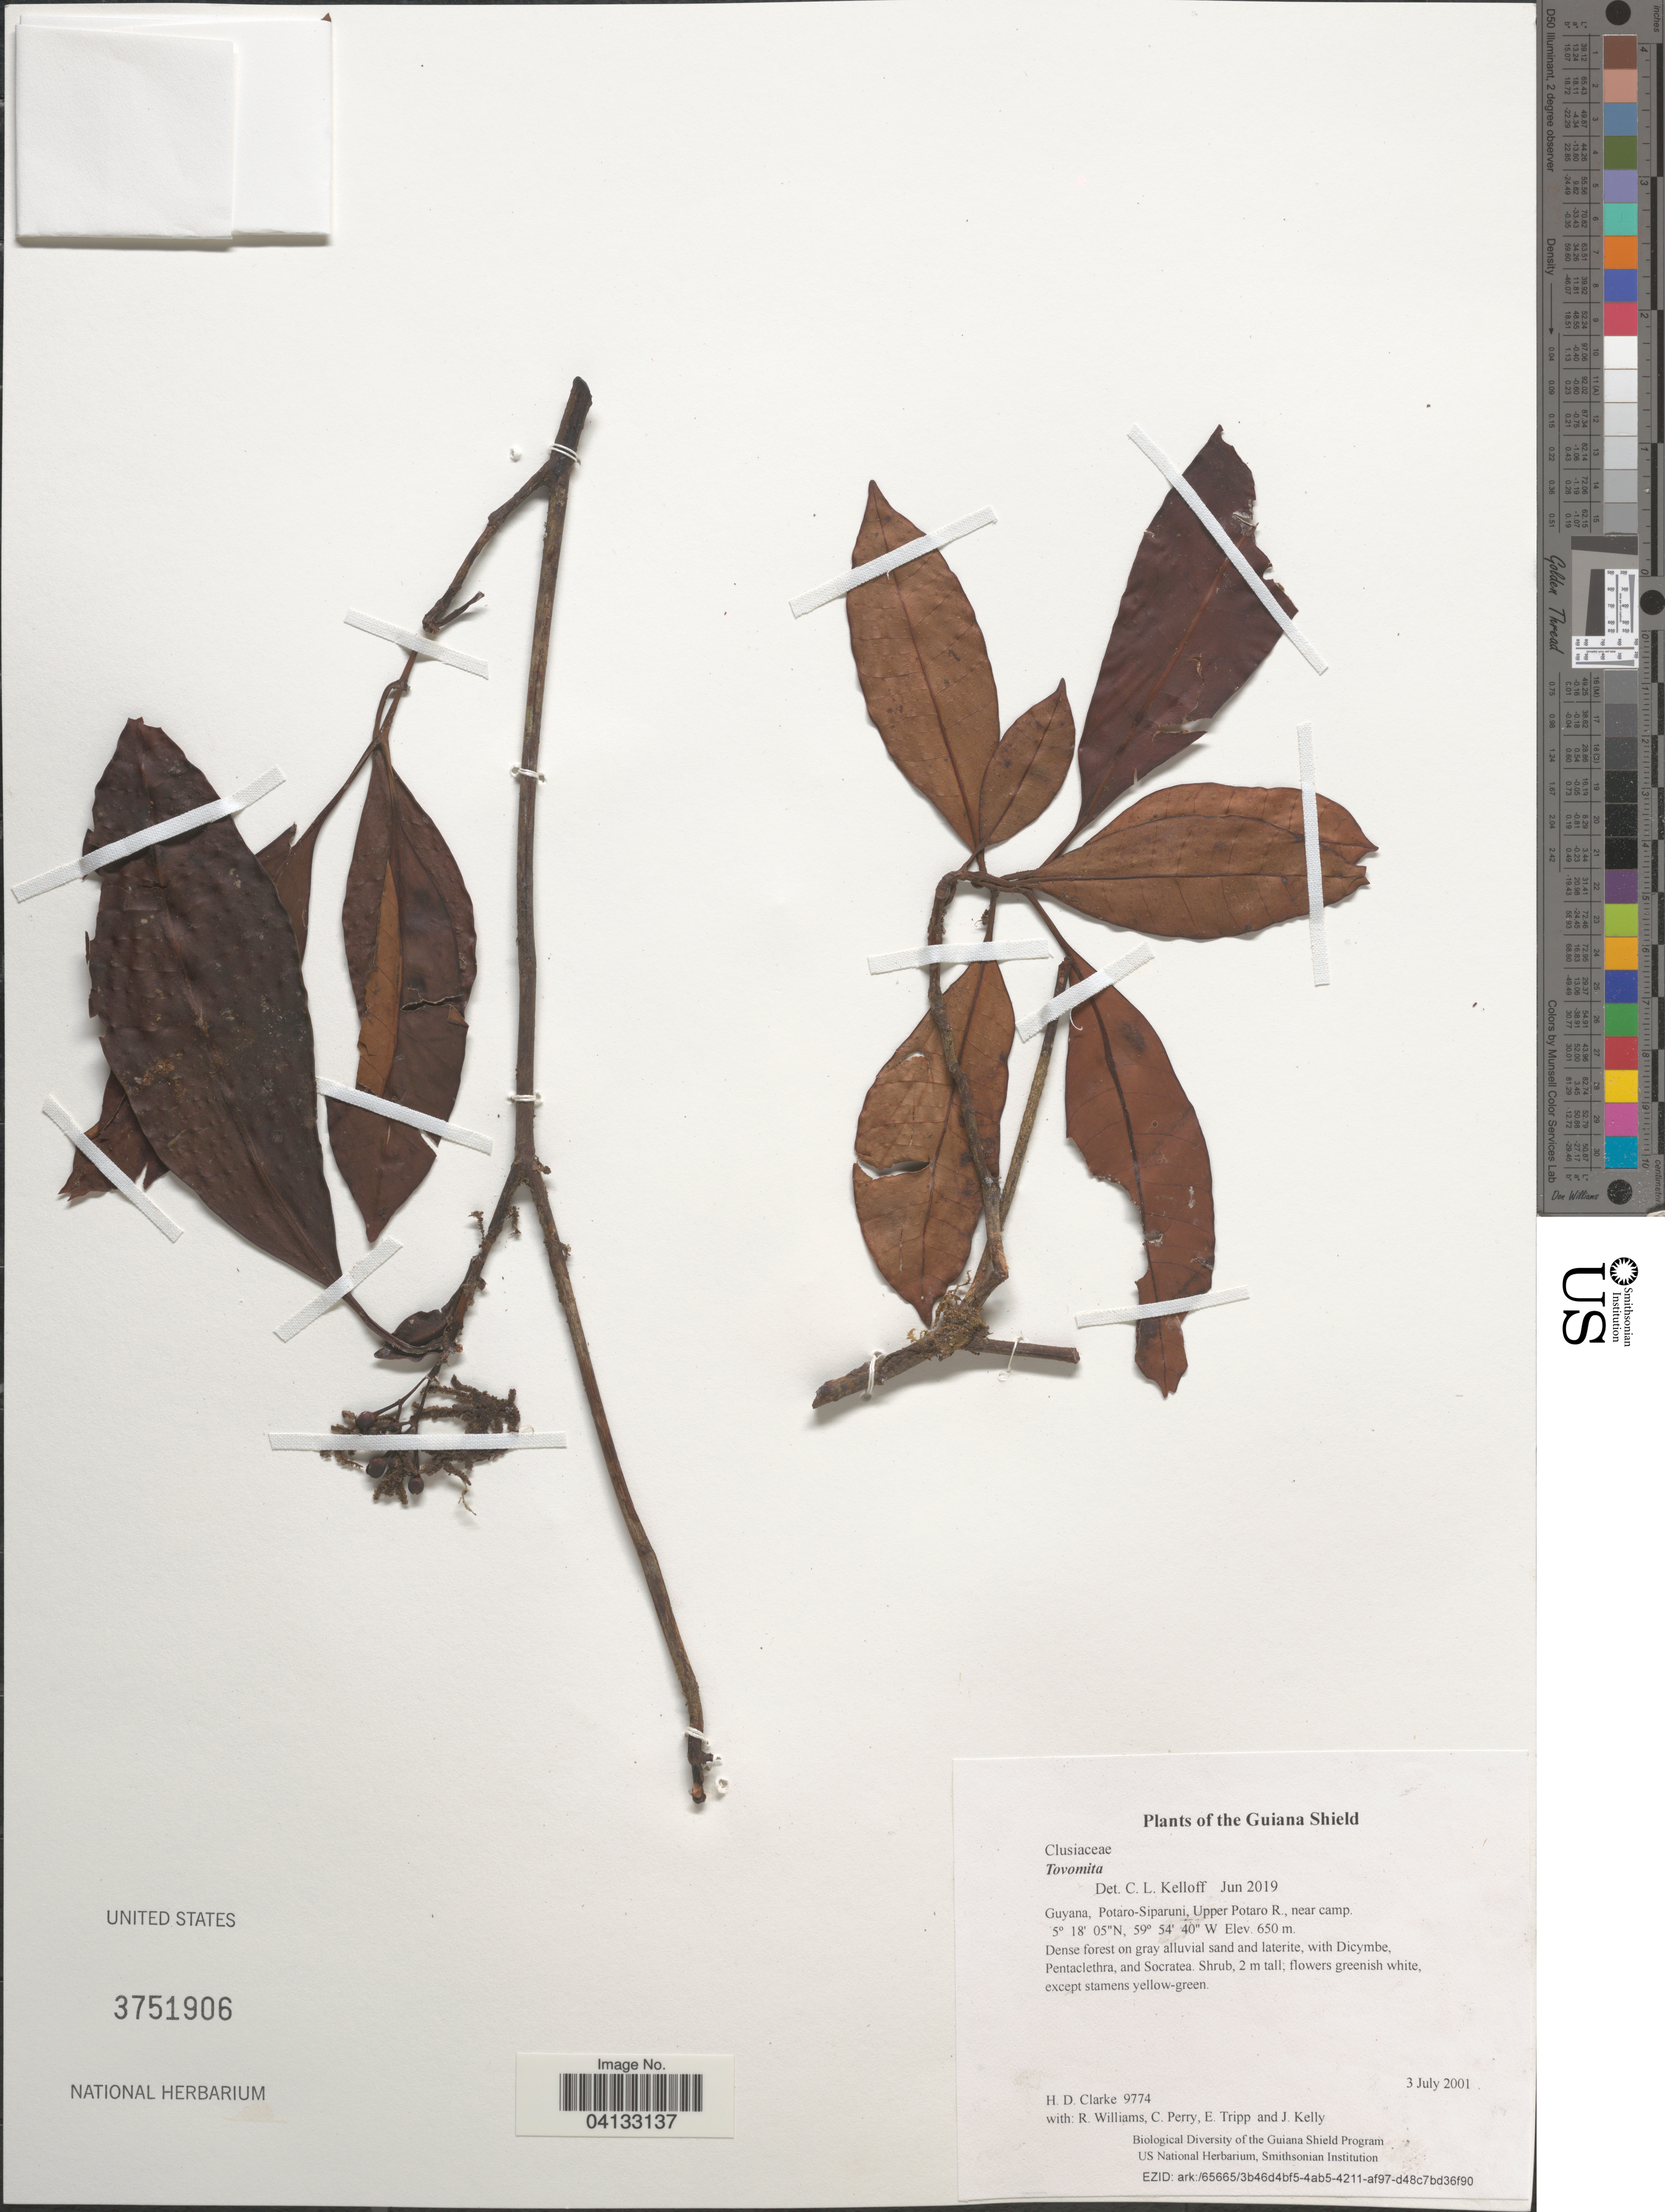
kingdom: Plantae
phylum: Tracheophyta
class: Magnoliopsida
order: Malpighiales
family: Clusiaceae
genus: Tovomita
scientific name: Tovomita sp.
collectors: H. D. Clarke, R. Williams, C. Perry, E. Tripp & J. Kelly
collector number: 9774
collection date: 2001-07-03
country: Guyana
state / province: Potaro-Siparuni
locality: Guiana Shield. Upper Potaro R., near camp.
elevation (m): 650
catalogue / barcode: US 3751906